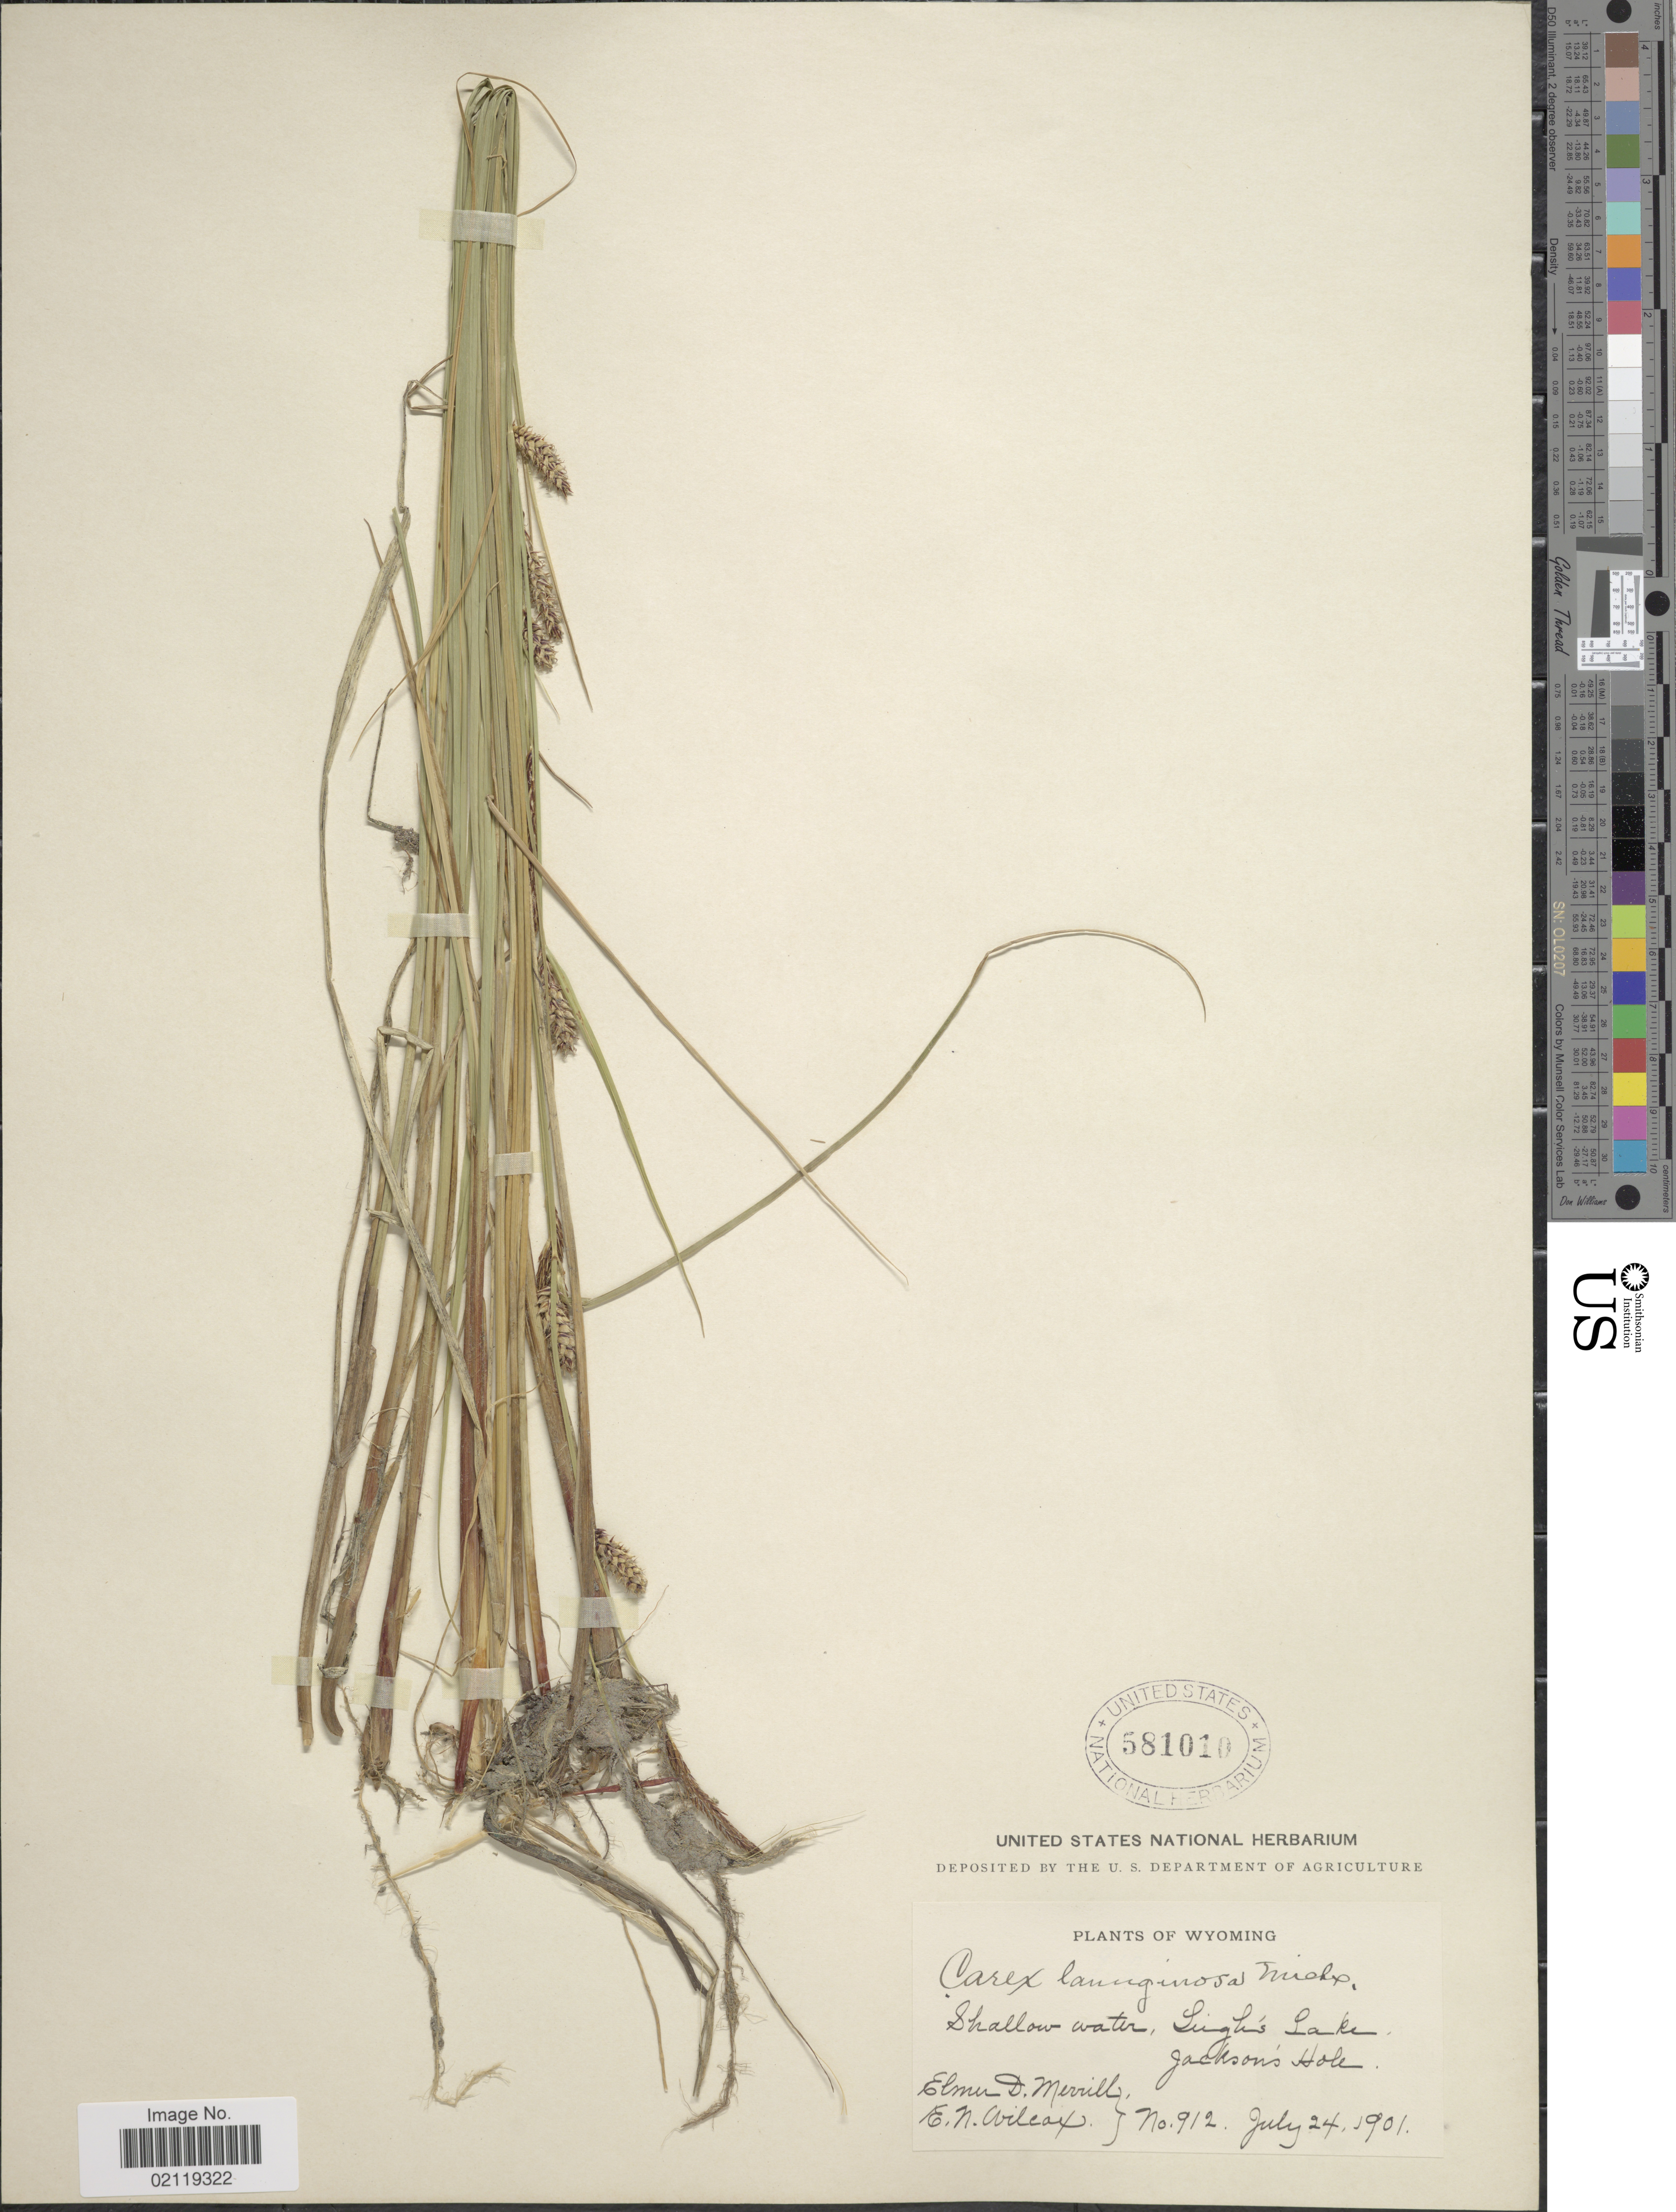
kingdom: Plantae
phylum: Tracheophyta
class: Liliopsida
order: Poales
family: Cyperaceae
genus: Carex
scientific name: Carex pellita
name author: Muhl. ex Willd.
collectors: E. D. Merrill & E. Wileax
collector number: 912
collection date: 1901-07-24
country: United States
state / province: Wyoming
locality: Shallow water, Leigh's Lake, Jackson's Hole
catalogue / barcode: US 581010